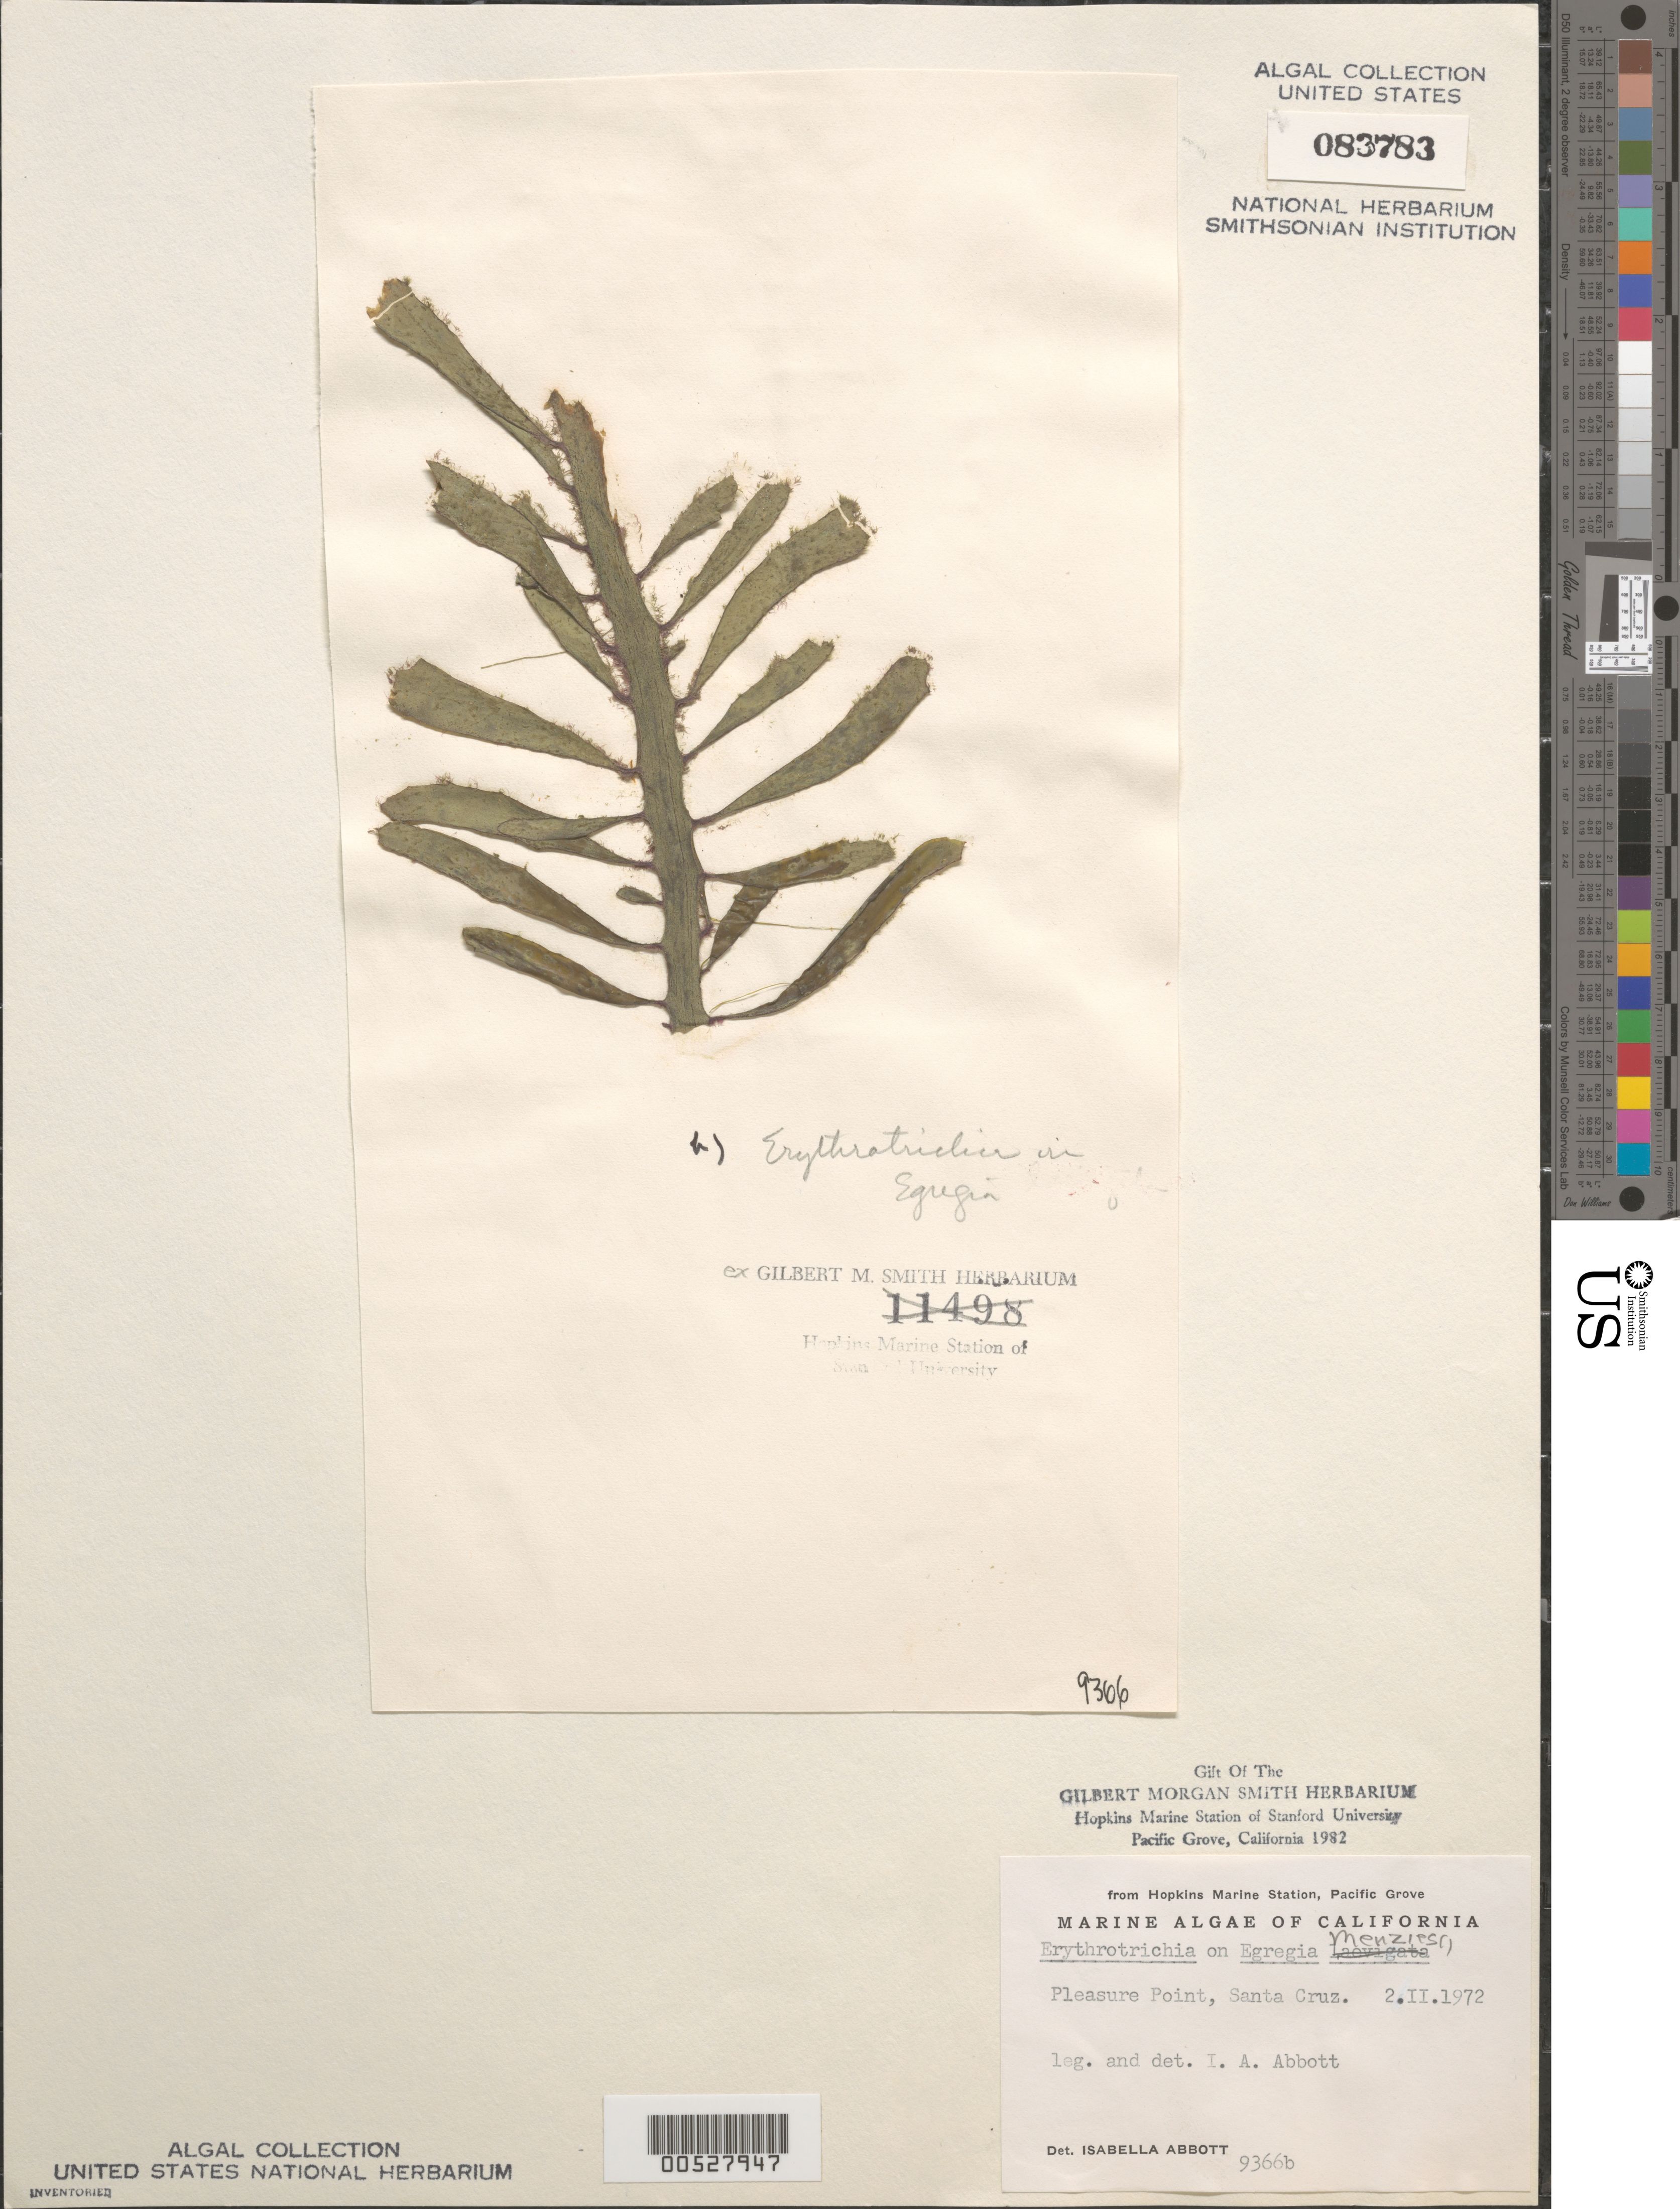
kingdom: Plantae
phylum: Rhodophyta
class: Compsopogonophyceae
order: Erythropeltidales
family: Erythrotrichiaceae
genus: Erythrotrichia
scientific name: Erythrotrichia sp.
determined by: Abbott, Isabella A.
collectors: I. A. Abbott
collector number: IAA 9366b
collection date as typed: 02 Feb 1972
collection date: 1972-02-02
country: United States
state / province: California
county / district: Santa Cruz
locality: Pleasure Point, Santa Cruz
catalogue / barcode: US 83783